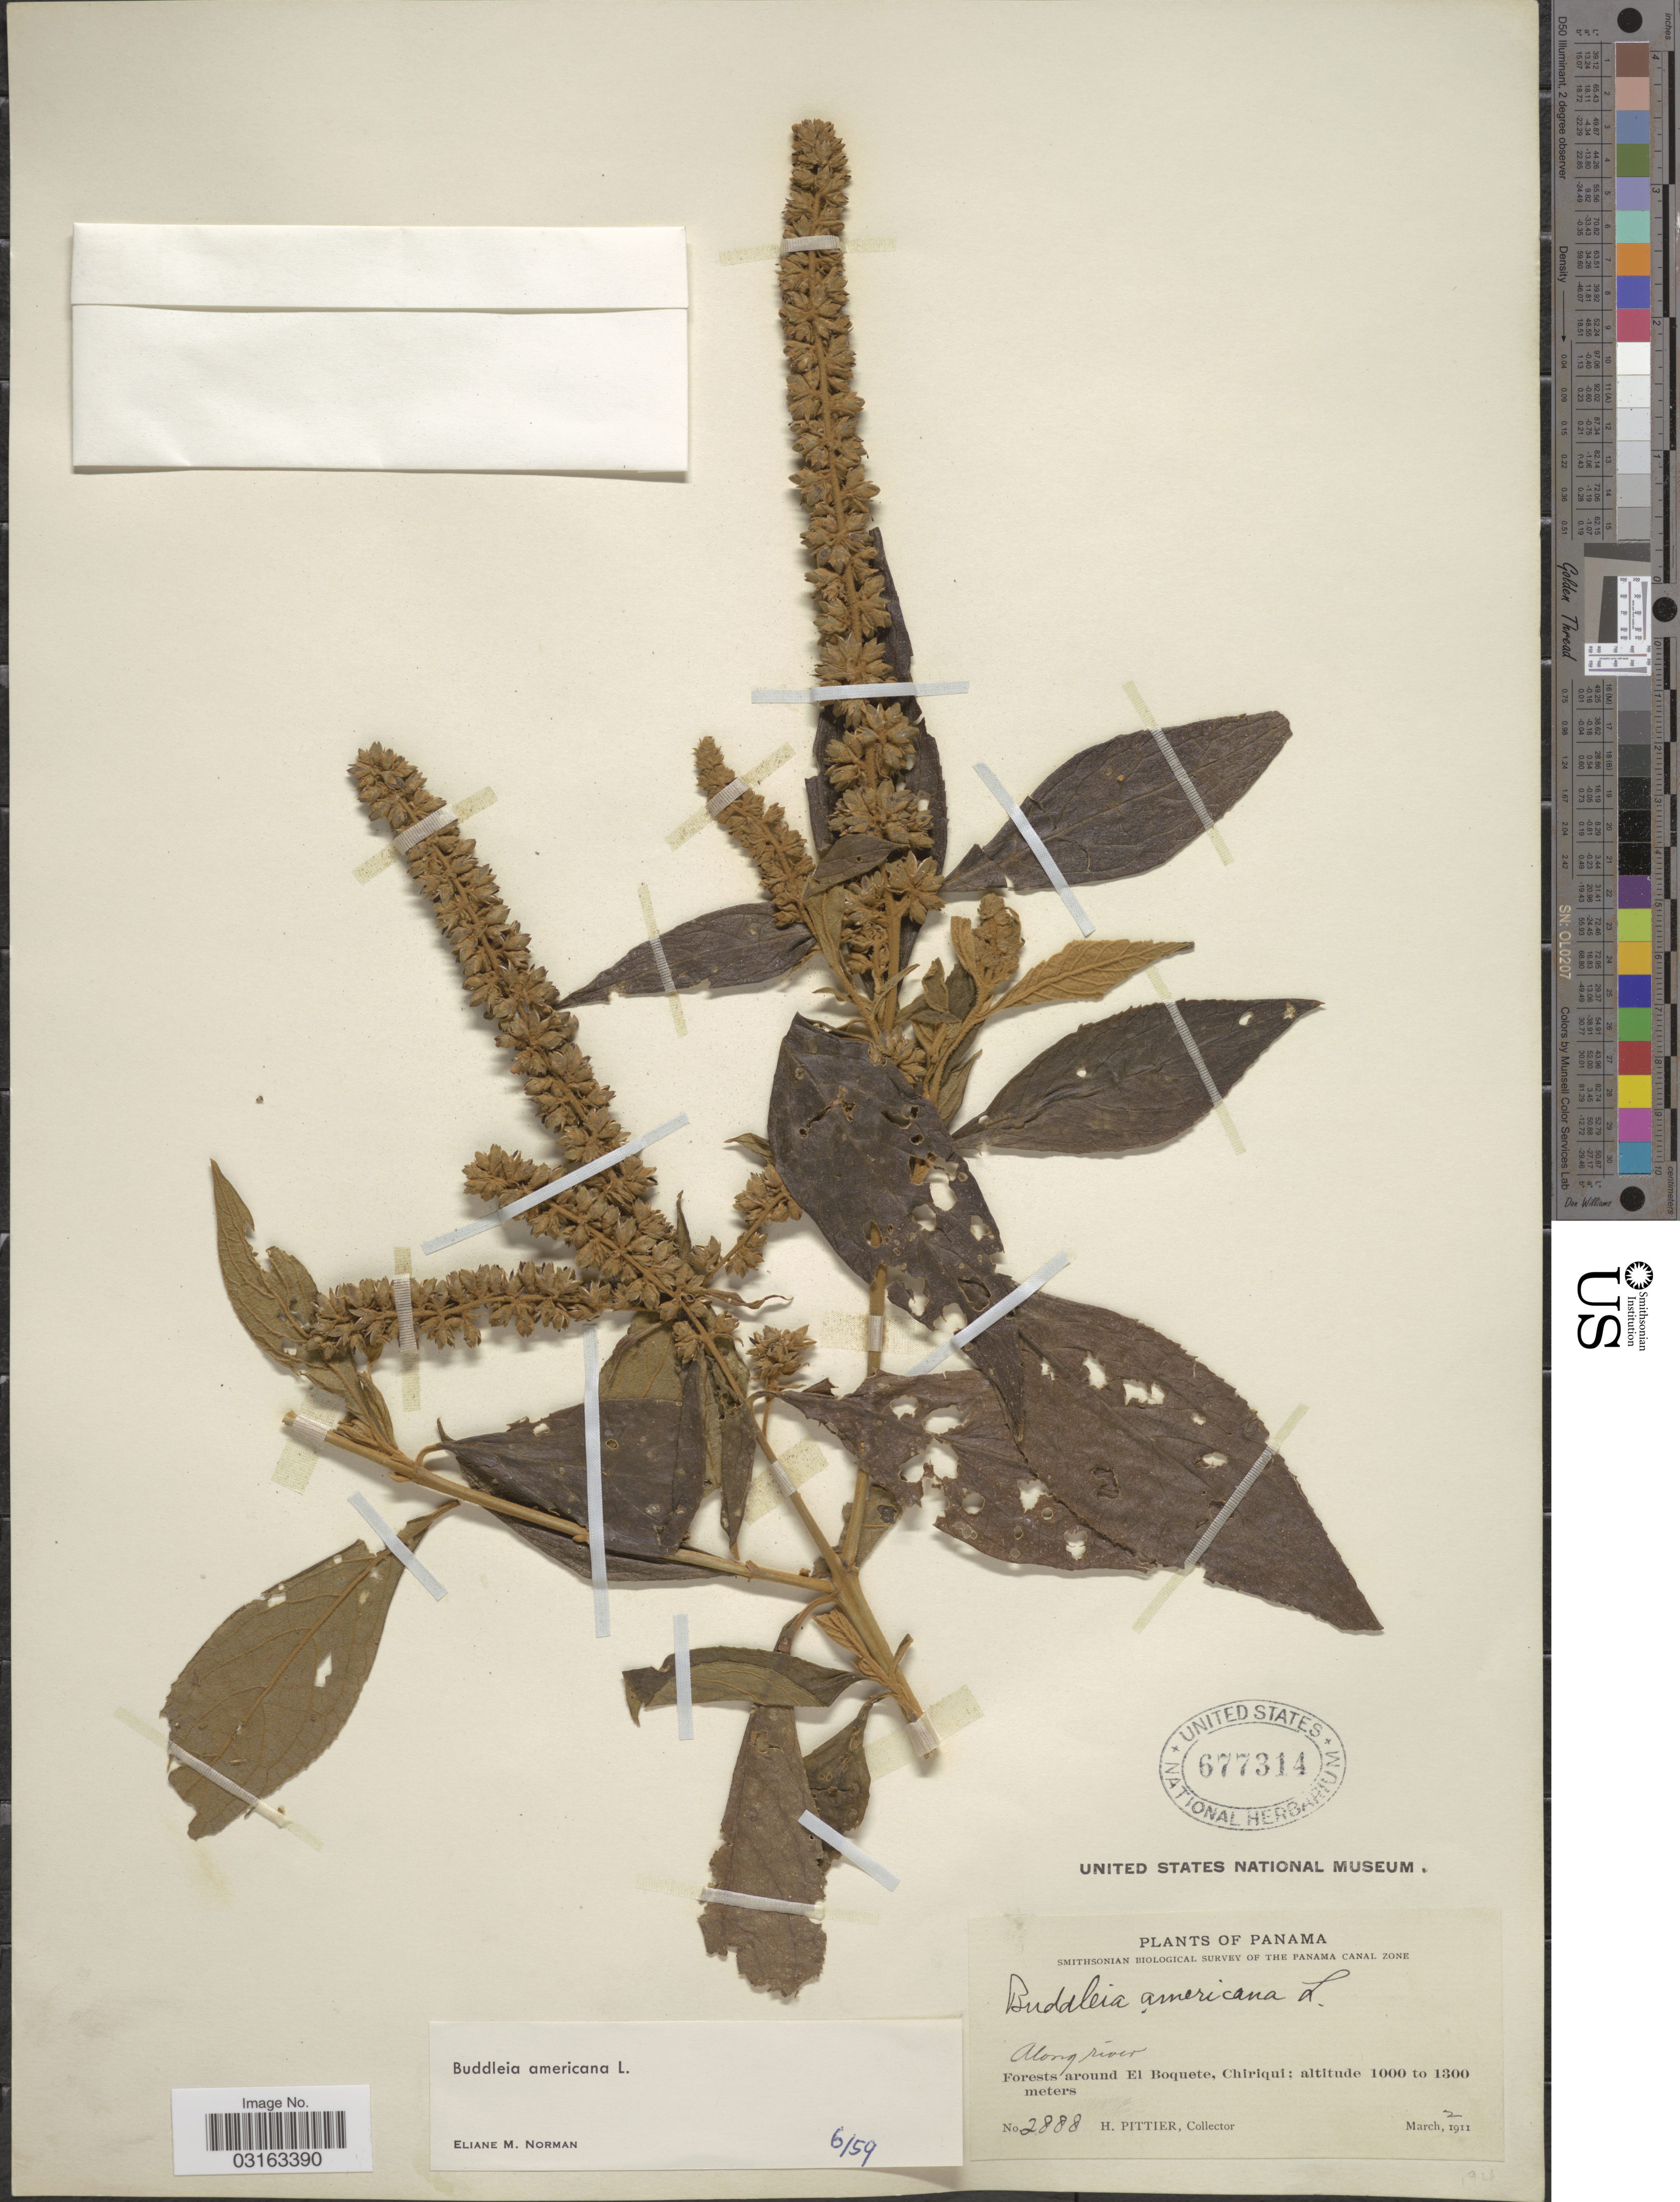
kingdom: Plantae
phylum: Tracheophyta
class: Magnoliopsida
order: Lamiales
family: Scrophulariaceae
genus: Buddleja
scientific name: Buddleja americana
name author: L.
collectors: H. F. Pittier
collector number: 2888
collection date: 1911-03-02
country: Panama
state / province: Chiriqui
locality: Along river. Forest around El Boquete.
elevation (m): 1000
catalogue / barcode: US 677314